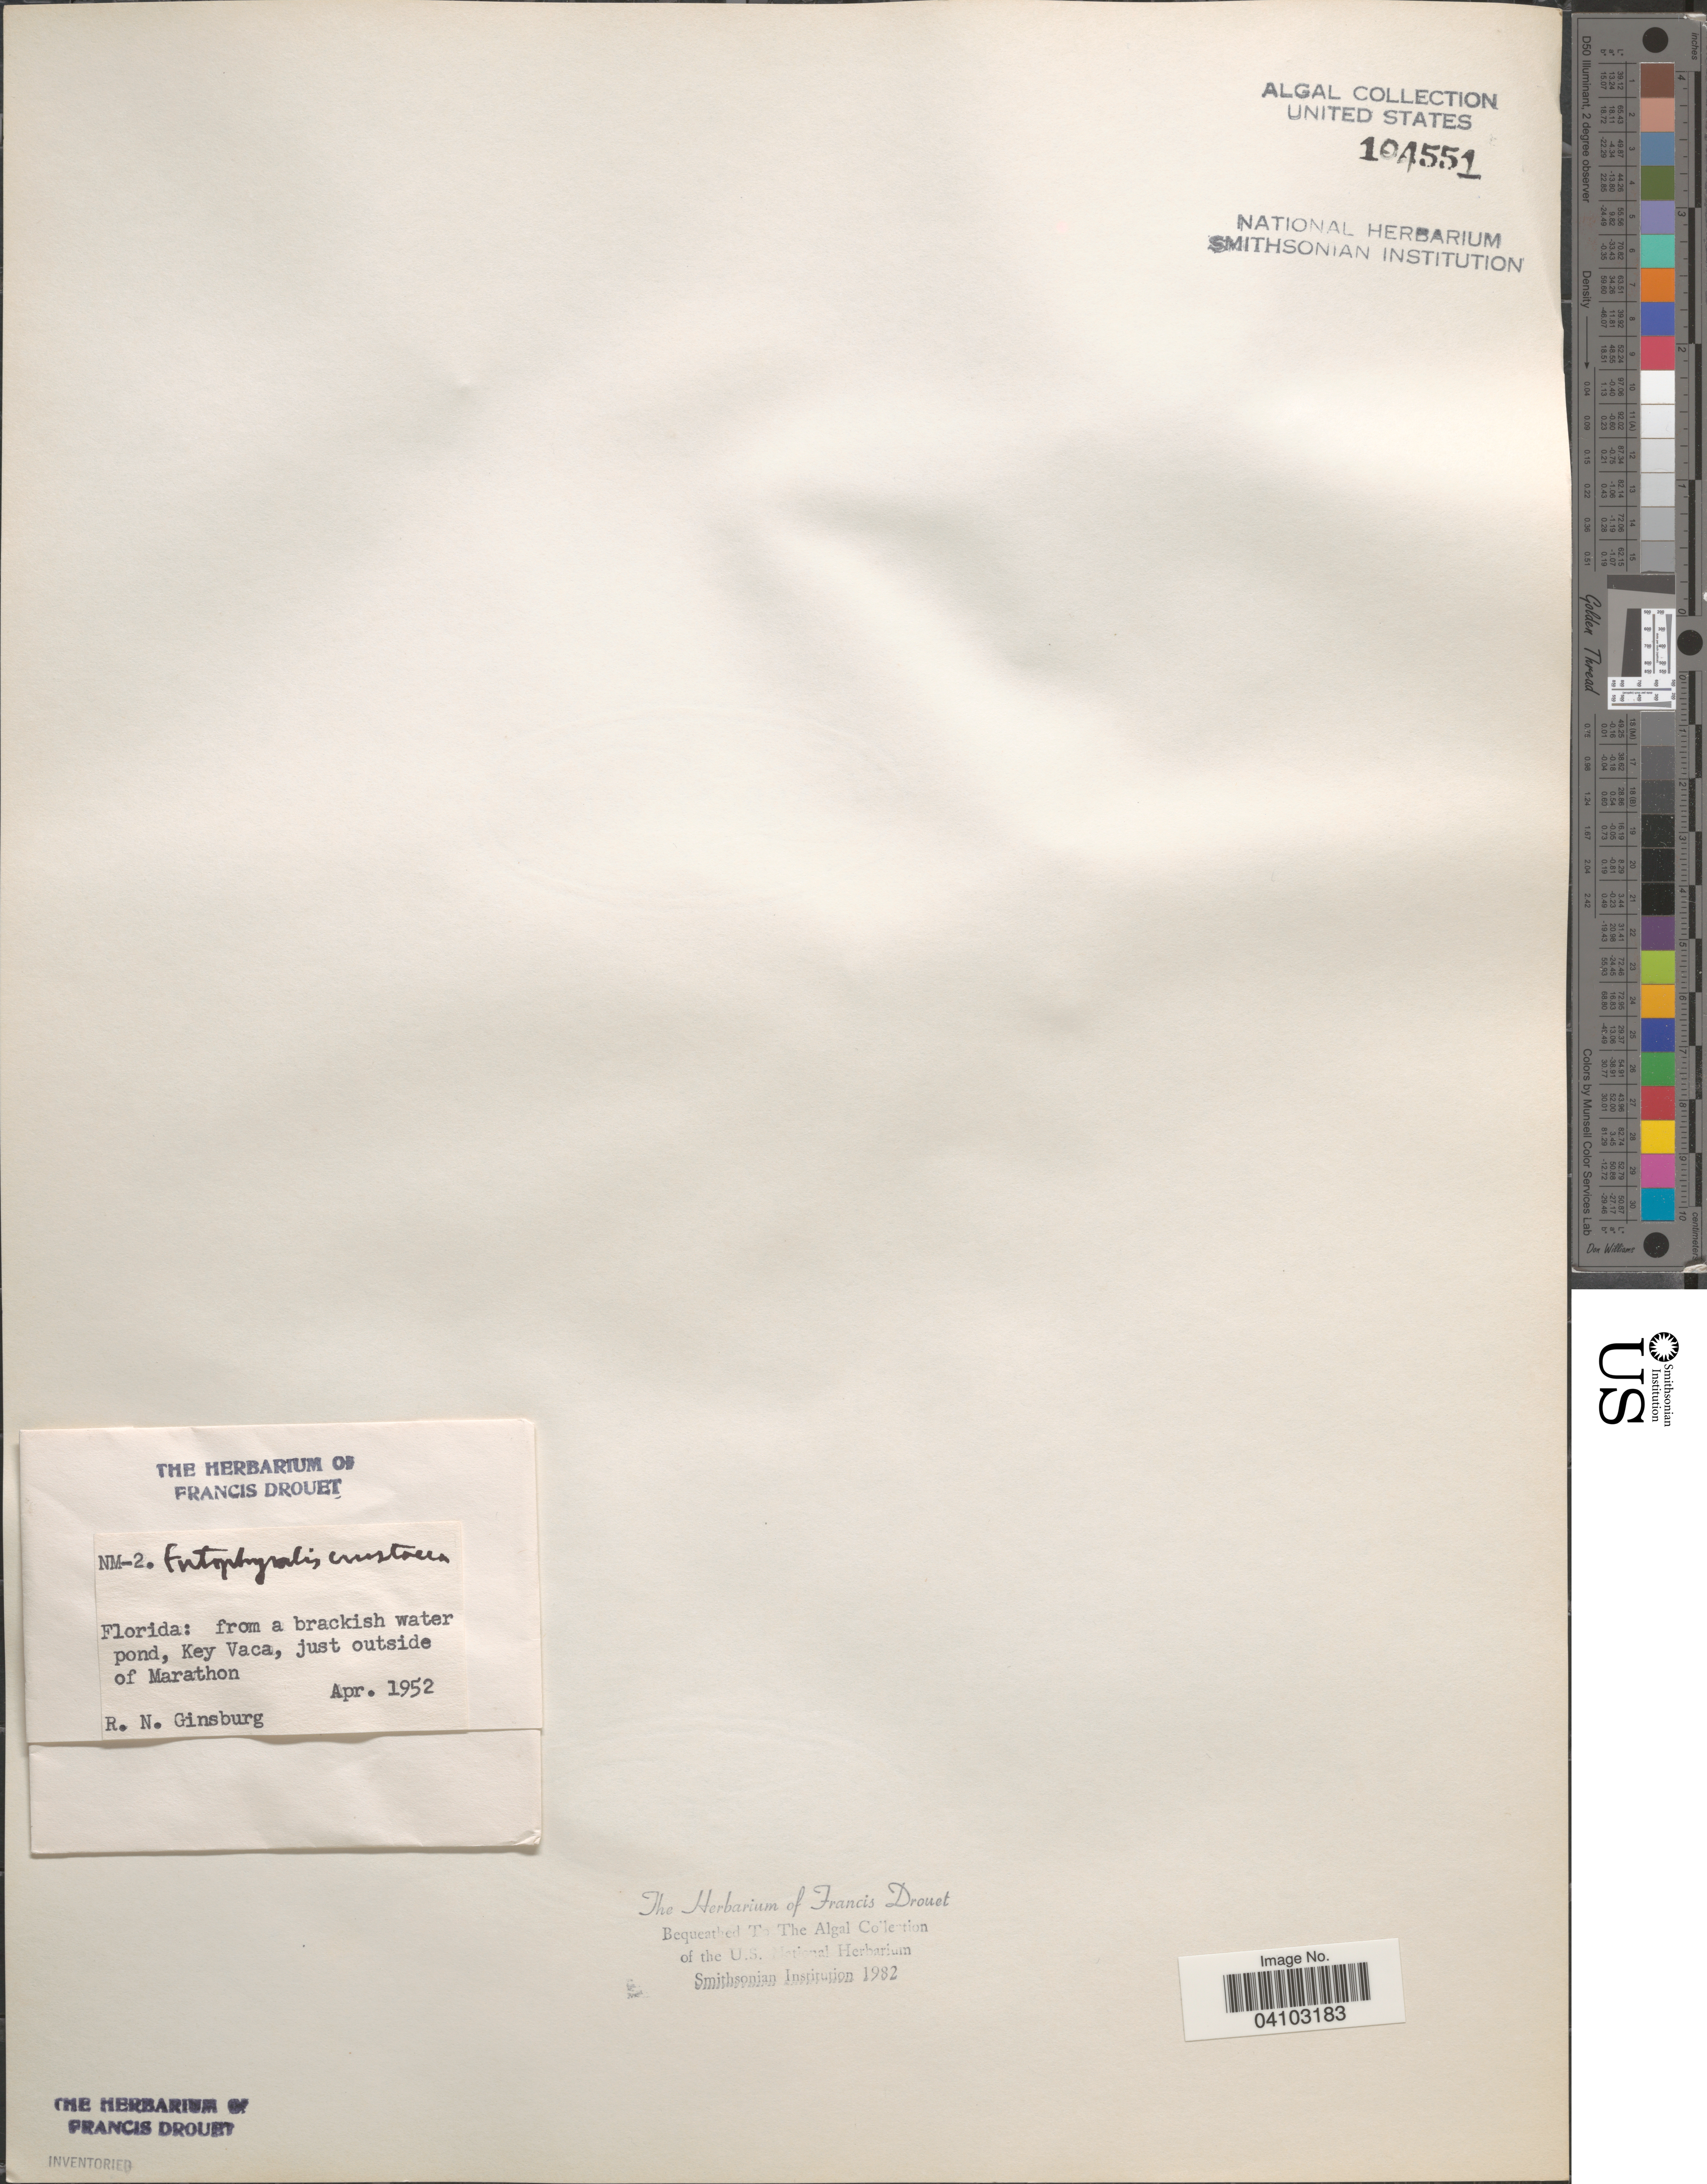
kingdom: Bacteria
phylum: Cyanobacteria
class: Cyanobacteriia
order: Cyanobacteriales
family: Chroococcaceae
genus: Entophysalis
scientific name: Entophysalis crustacea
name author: (J. Agardh) F.E. Drouet & W.A. Daily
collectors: R. Ginsburg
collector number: NM-2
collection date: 1952-04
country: United States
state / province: Florida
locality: From a brackish water pond, Key Vaca, just outside of Marathon.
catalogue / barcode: US 104551